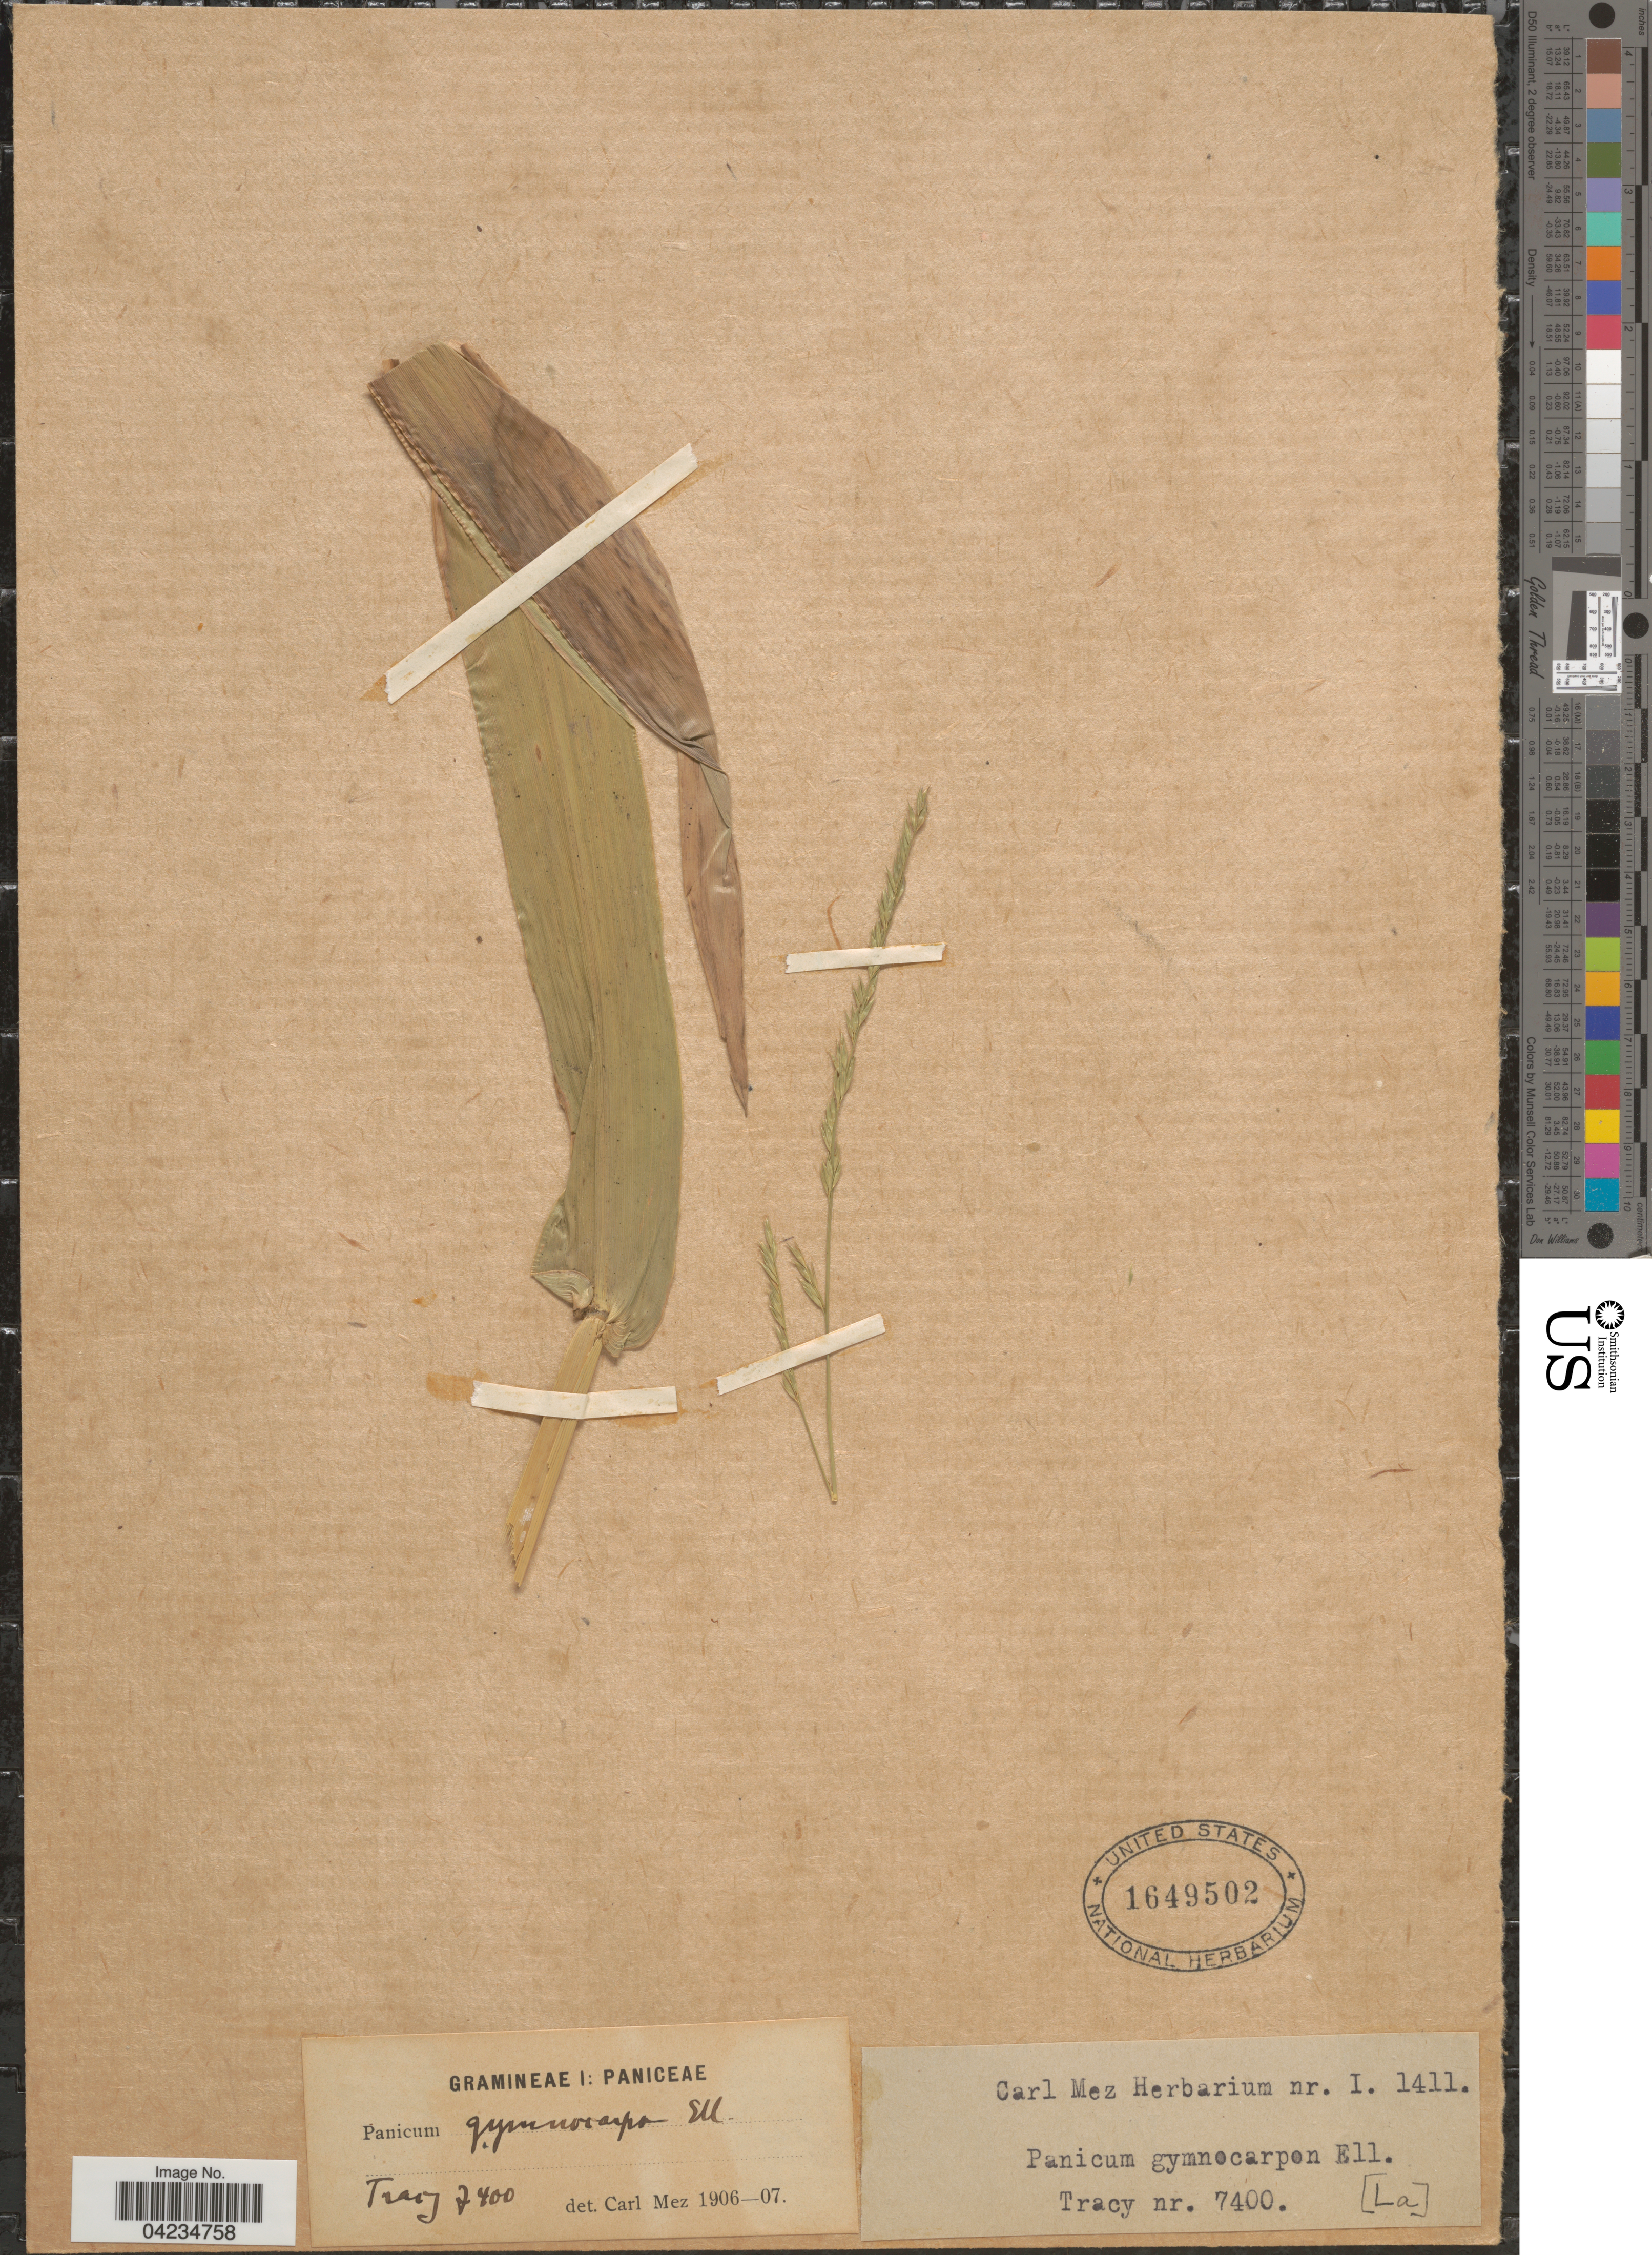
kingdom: Plantae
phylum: Tracheophyta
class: Liliopsida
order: Poales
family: Poaceae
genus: Phanopyrum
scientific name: Phanopyrum gymnocarpon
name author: (Elliott) Nash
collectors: -. Tracy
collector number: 7400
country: United States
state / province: Louisiana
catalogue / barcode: US 1649502